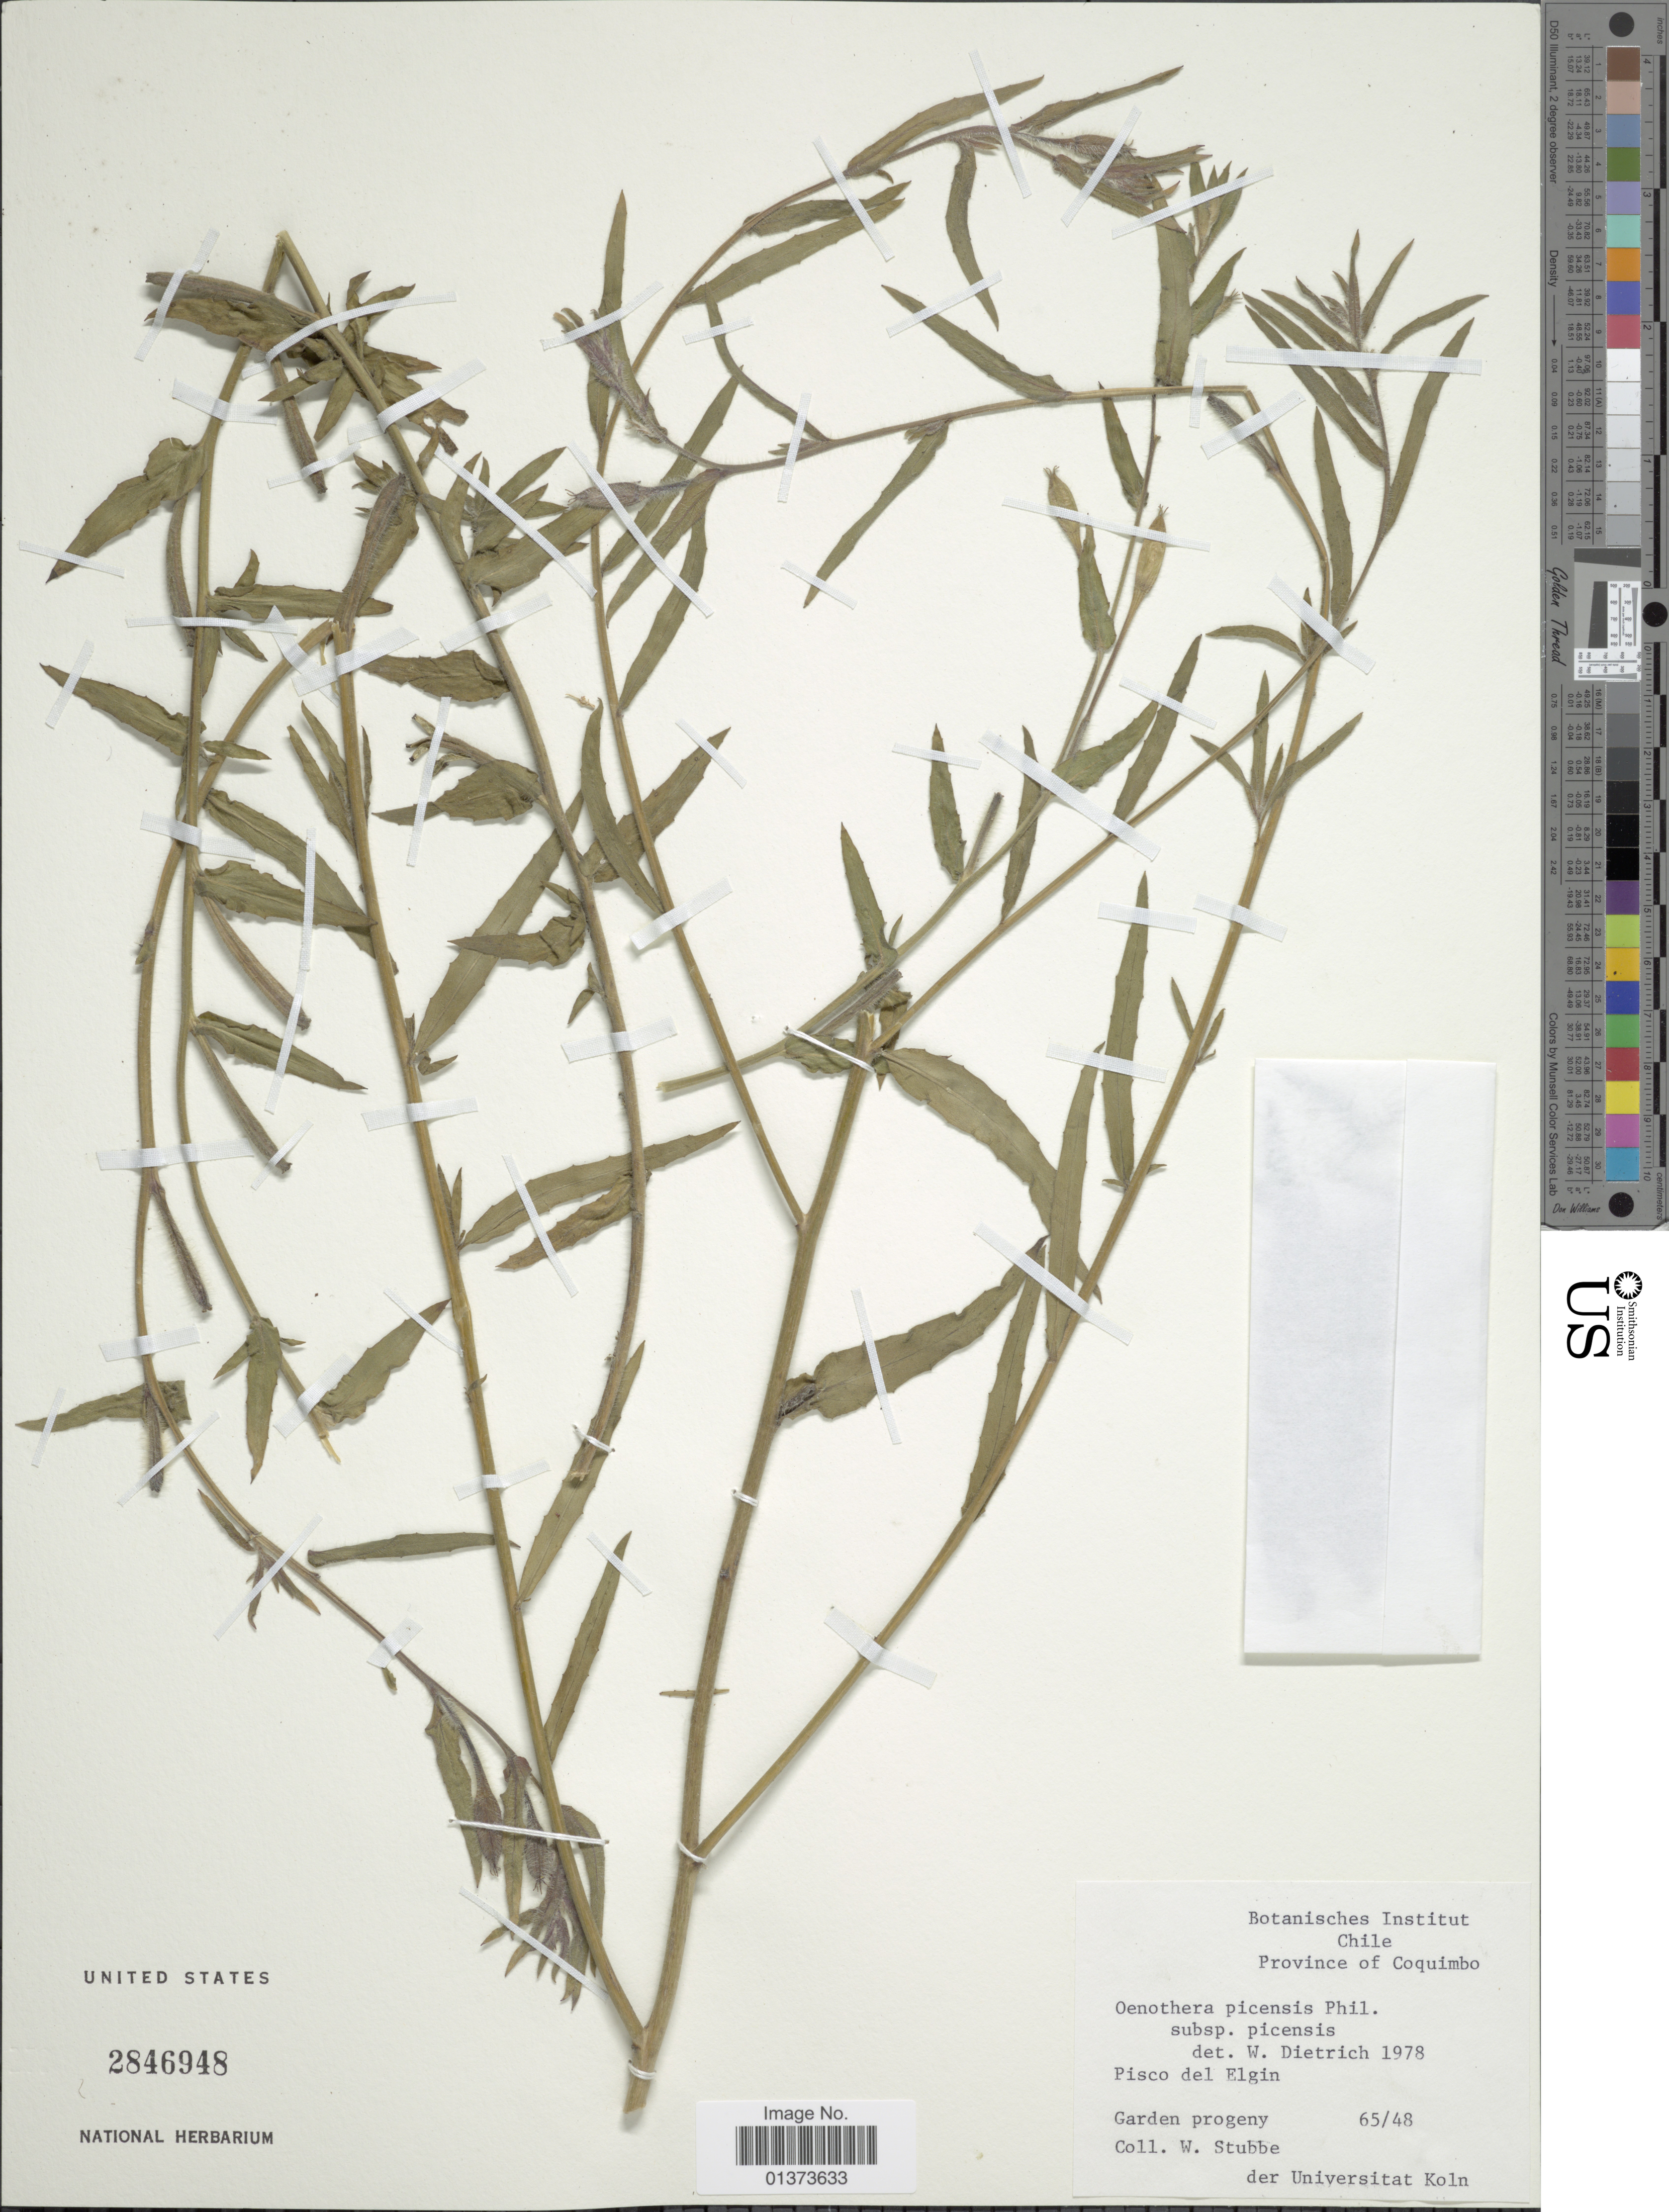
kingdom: Plantae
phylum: Tracheophyta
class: Magnoliopsida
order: Myrtales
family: Onagraceae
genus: Oenothera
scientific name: Oenothera picensis subsp. picensis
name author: Phil.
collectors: W. Stubbe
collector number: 65/48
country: Chile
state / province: Coquimbo (IV)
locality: Pisco del Elgin, Garden progeny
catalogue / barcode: US 2846948